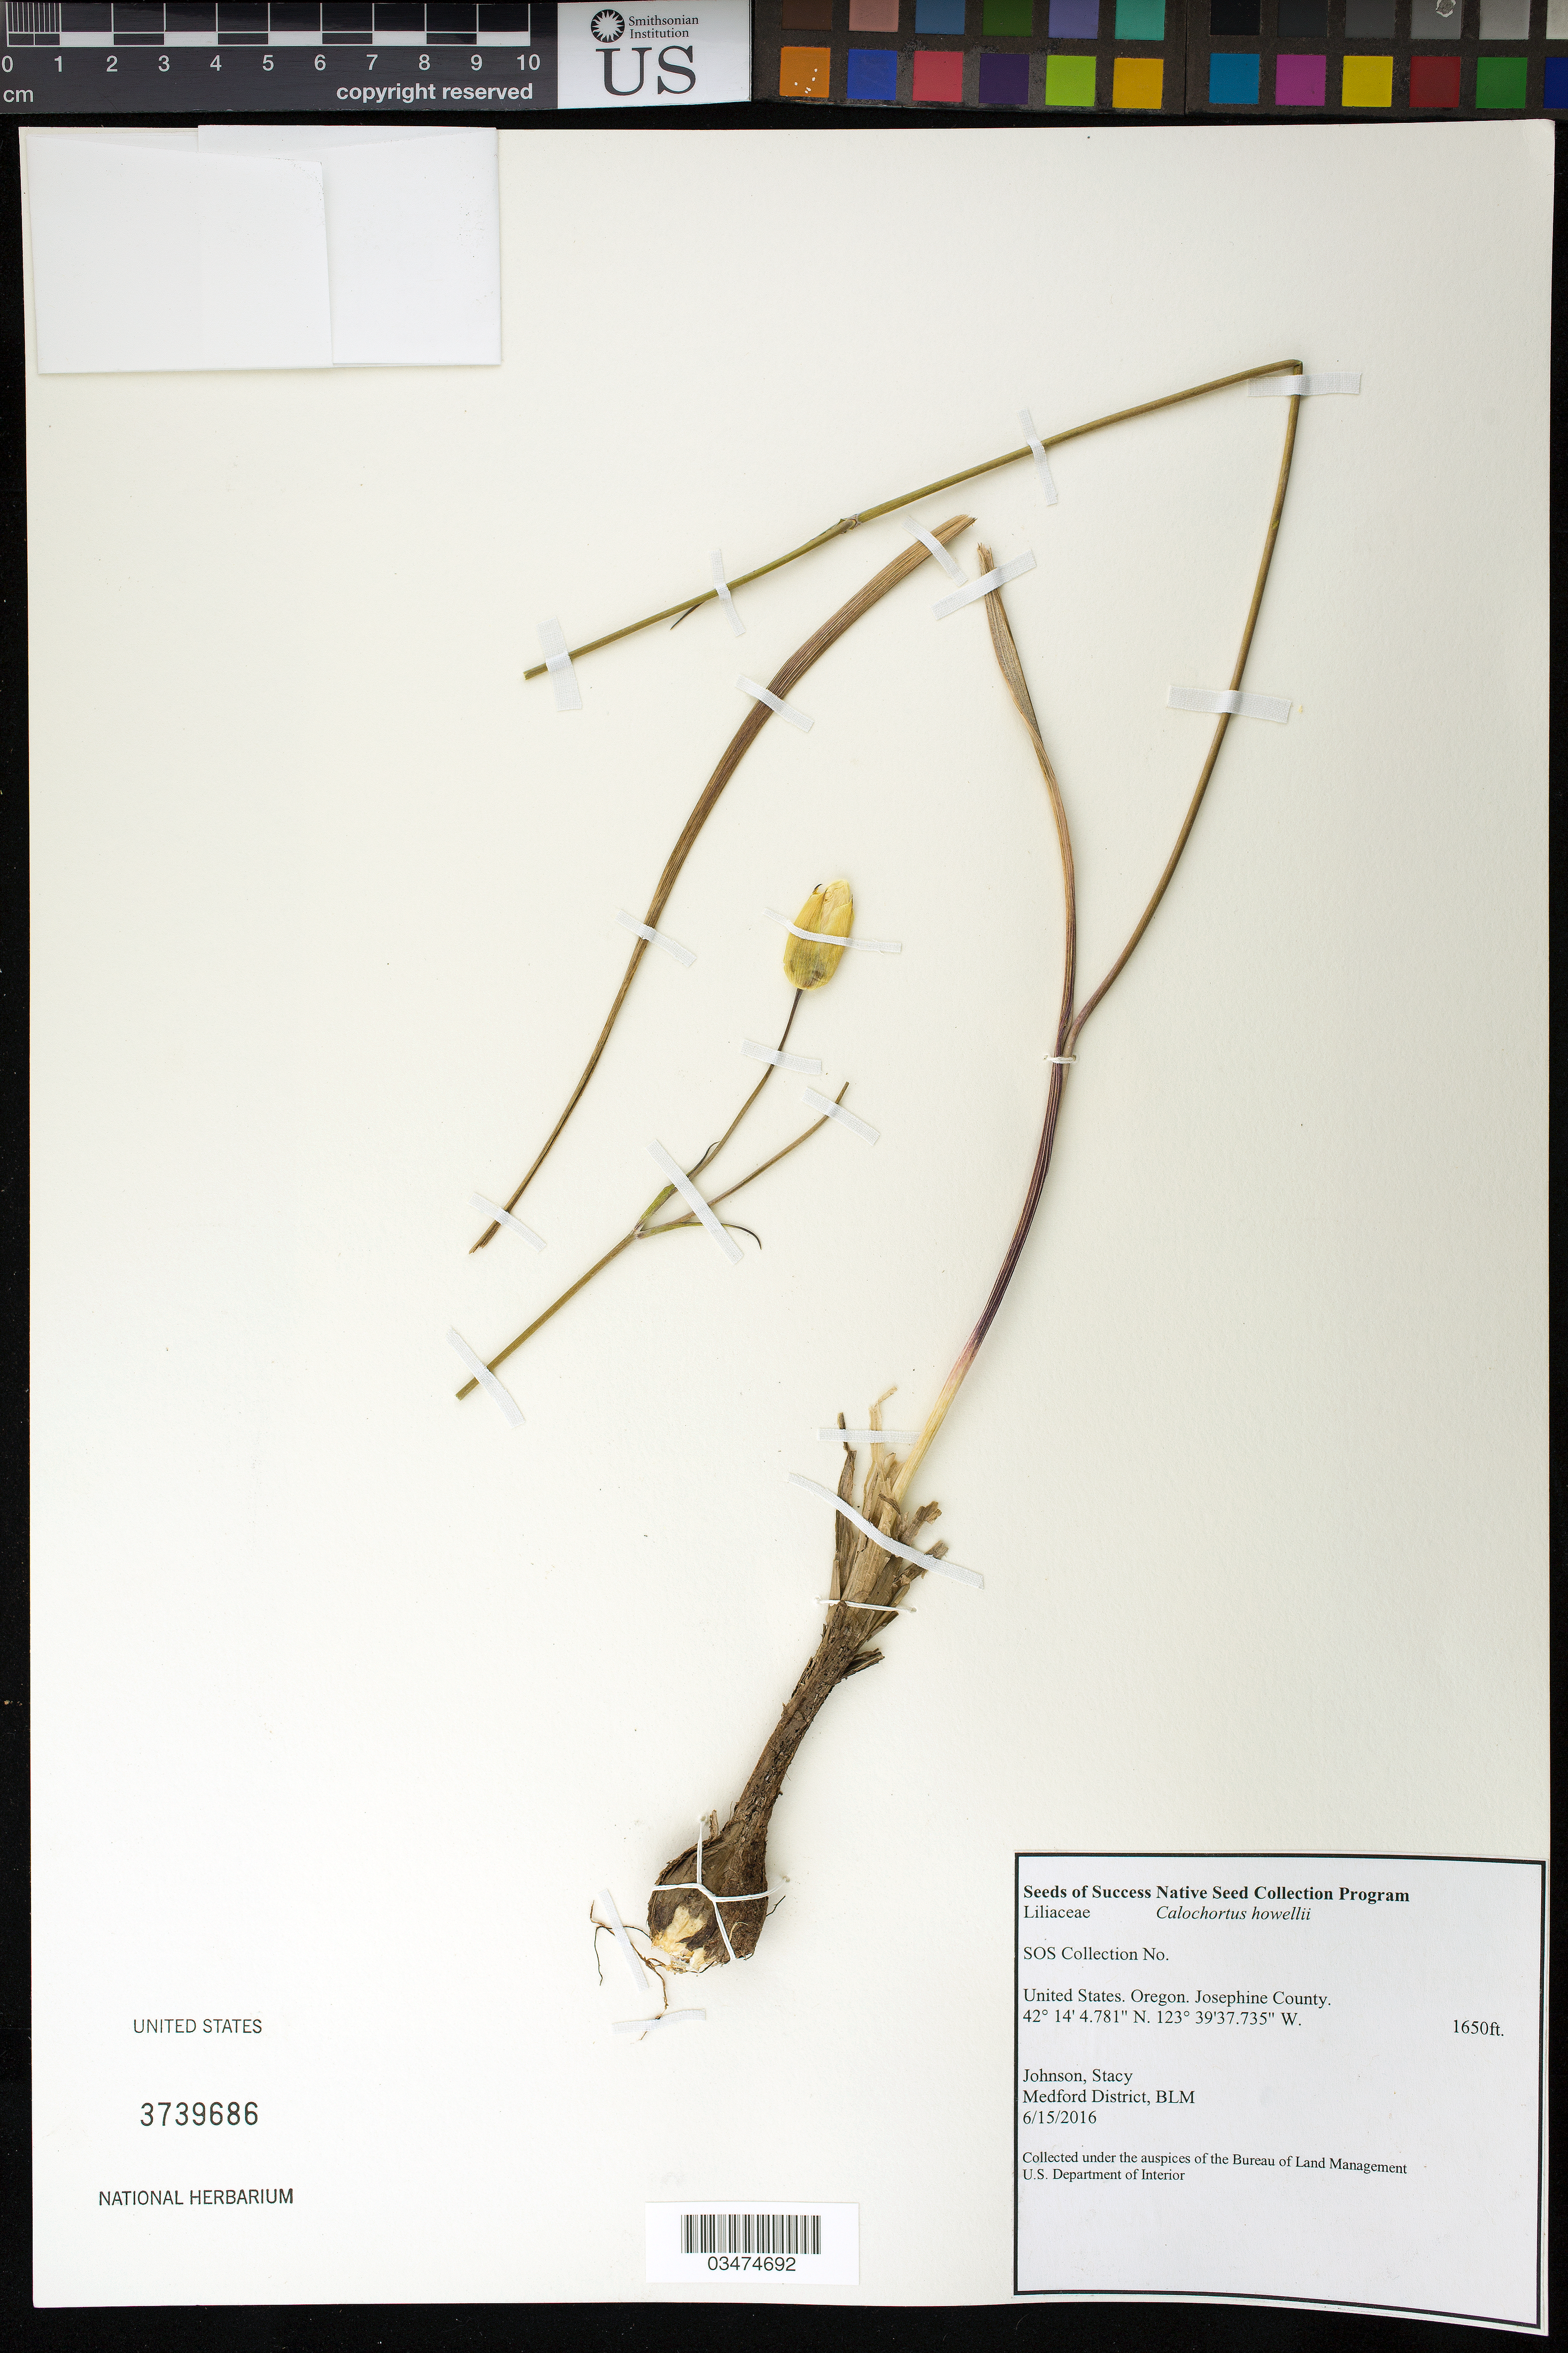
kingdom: Plantae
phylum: Tracheophyta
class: Liliopsida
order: Liliales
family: Liliaceae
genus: Calochortus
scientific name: Calochortus howellii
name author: S. Watson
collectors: S. Johnson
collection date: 2016-06-15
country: United States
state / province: Oregon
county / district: Josephine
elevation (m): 503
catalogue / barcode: US 3739686